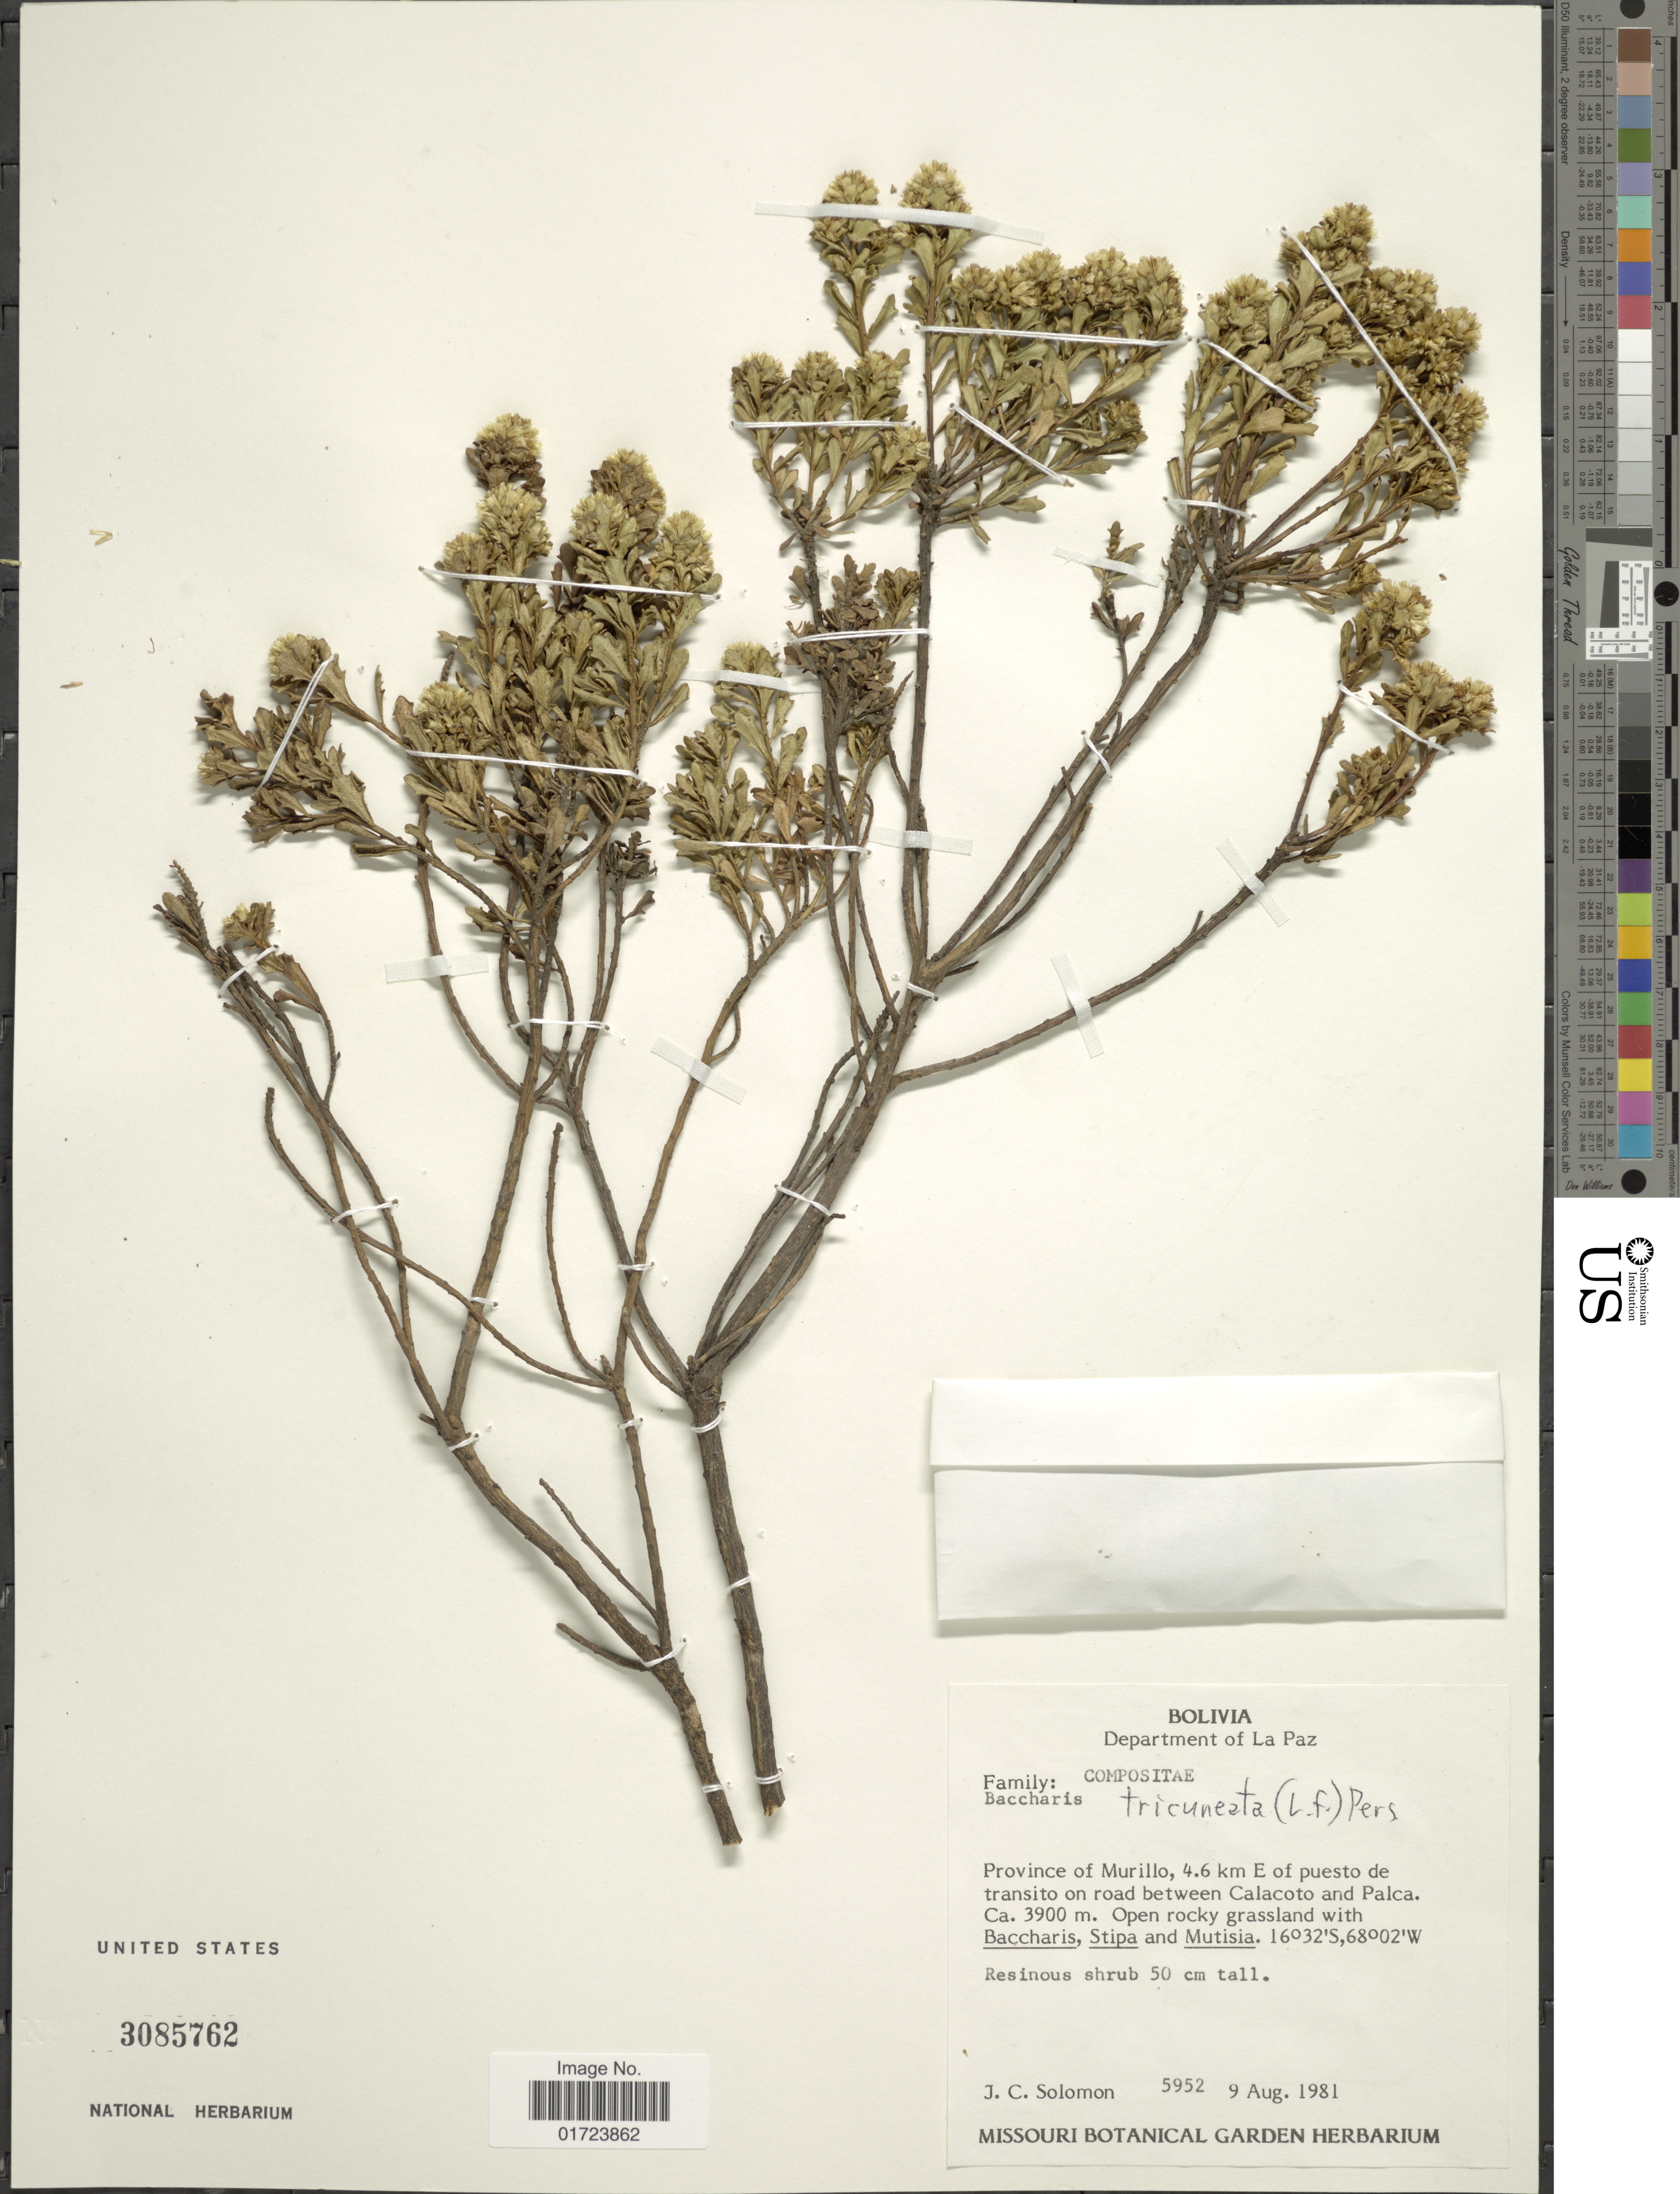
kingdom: Plantae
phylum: Tracheophyta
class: Magnoliopsida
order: Asterales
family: Asteraceae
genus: Baccharis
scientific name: Baccharis tricuneata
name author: (L. f.) Pers.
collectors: J. C. Solomon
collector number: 5952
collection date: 1981-08-09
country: Bolivia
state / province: La Paz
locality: Department of La Paz, Province of Murillo, 4.6 km E of puesto de transito on road between Calacoto and Palca.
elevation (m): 3900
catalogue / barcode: US 3085762